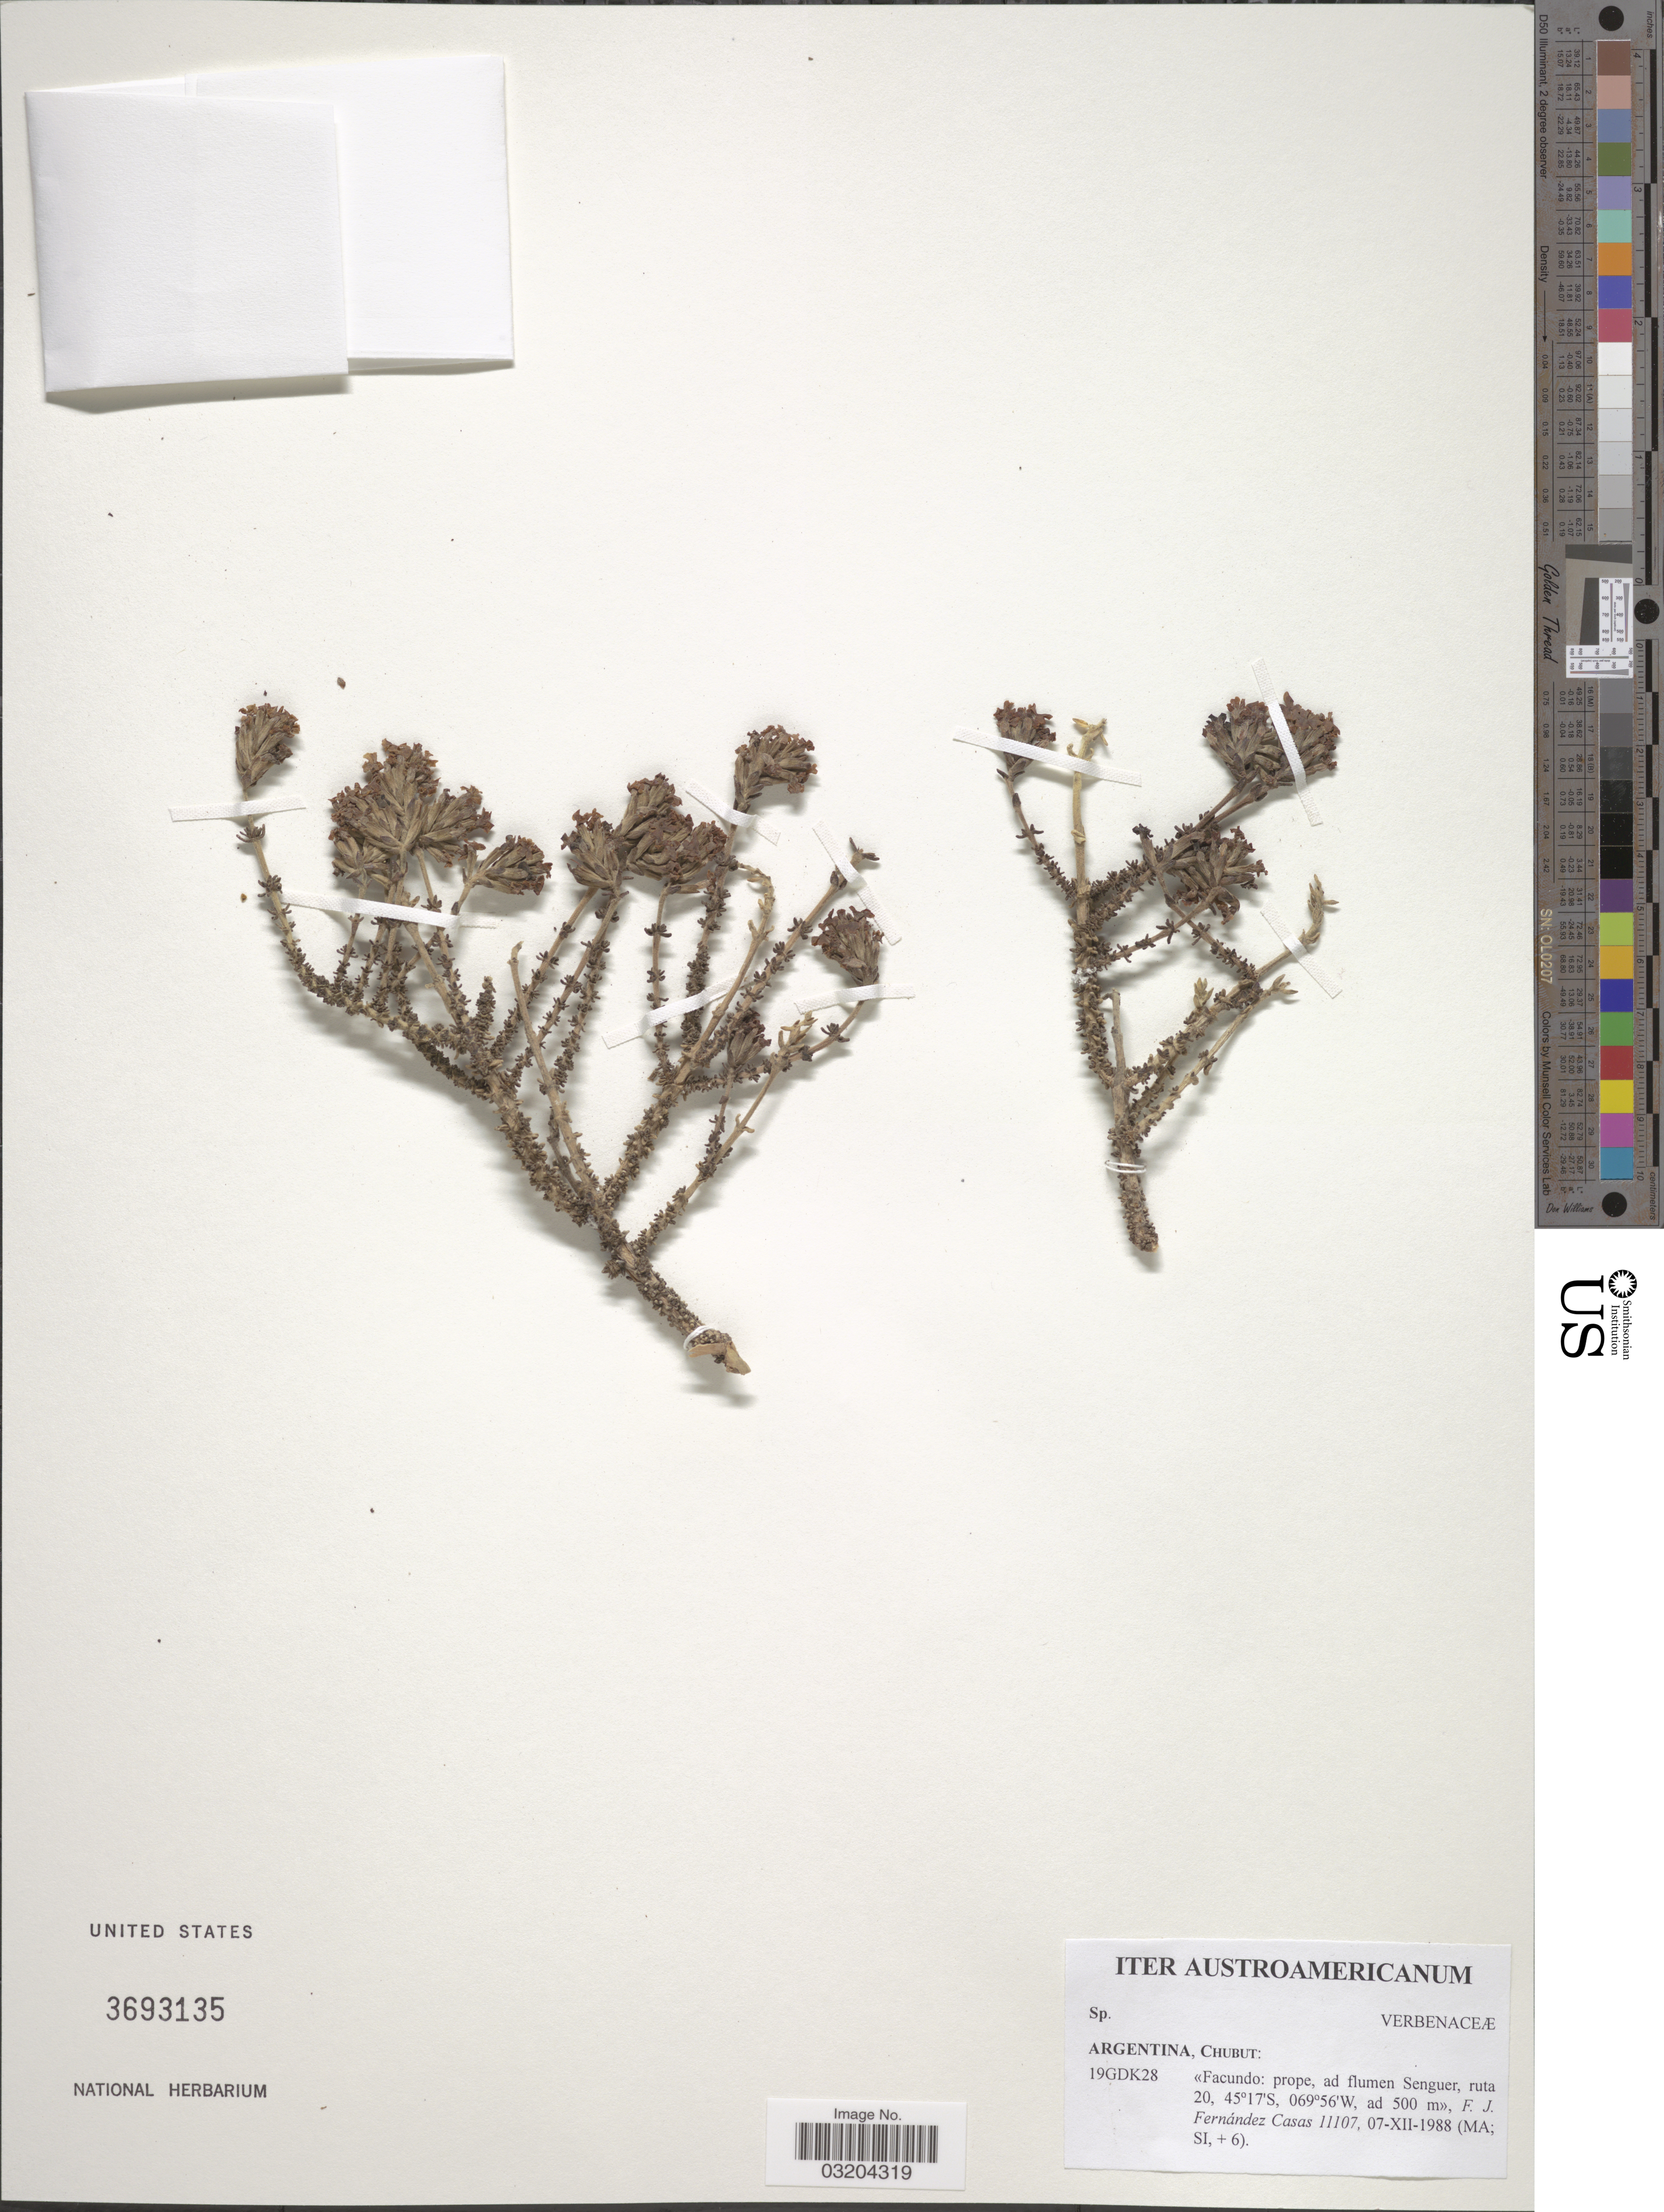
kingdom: Plantae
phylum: Tracheophyta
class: Magnoliopsida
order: Lamiales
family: Verbenaceae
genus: Junellia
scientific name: Junellia sp.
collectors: F. Fernandez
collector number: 11107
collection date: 1988-12-07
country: Argentina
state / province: Chubut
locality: <<Facundo: prope, ad flumen Senguer, ruta 20.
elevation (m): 500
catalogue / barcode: US 3693135